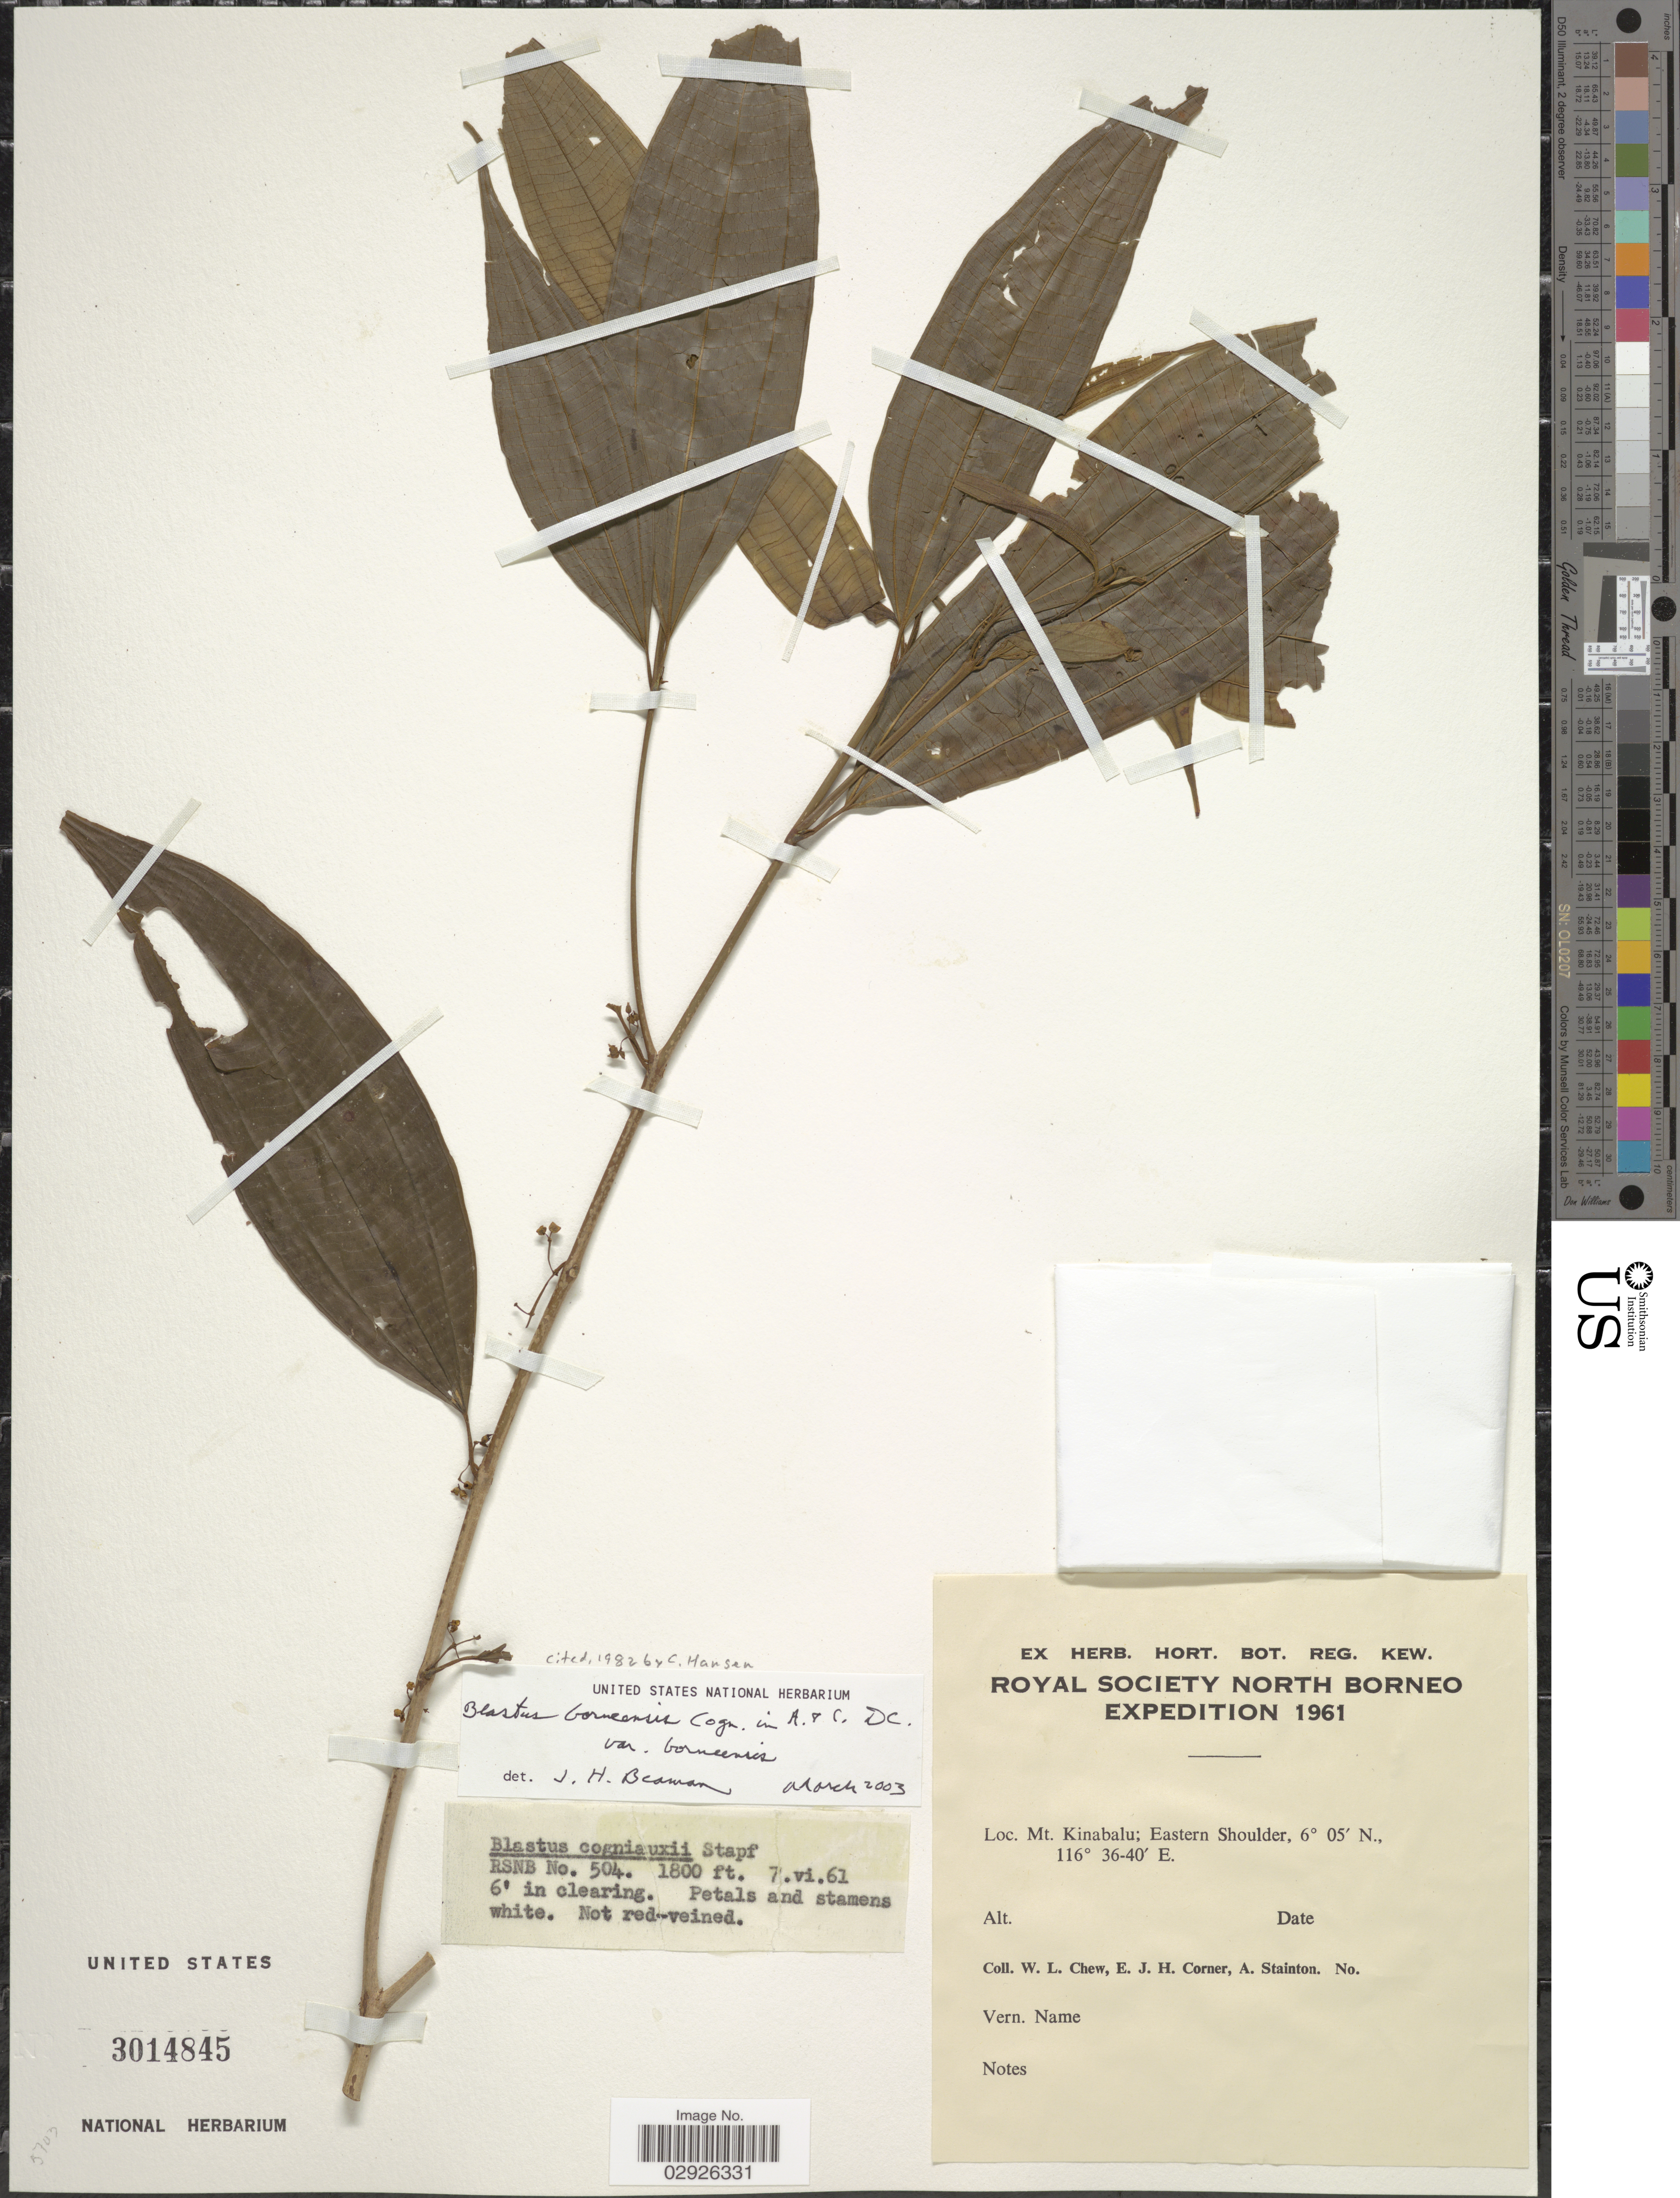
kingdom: Plantae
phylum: Tracheophyta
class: Magnoliopsida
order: Myrtales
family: Melastomataceae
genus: Blastus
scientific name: Blastus borneensis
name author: Cogn. ex Boerl.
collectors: W. Chew, E. Corner & A. Stainton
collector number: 504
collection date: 1961-06-07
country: Malaysia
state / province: Sabah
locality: North Borneo, Mt. Kinabalu; Eastern Shoulder.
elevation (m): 549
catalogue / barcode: US 3014845